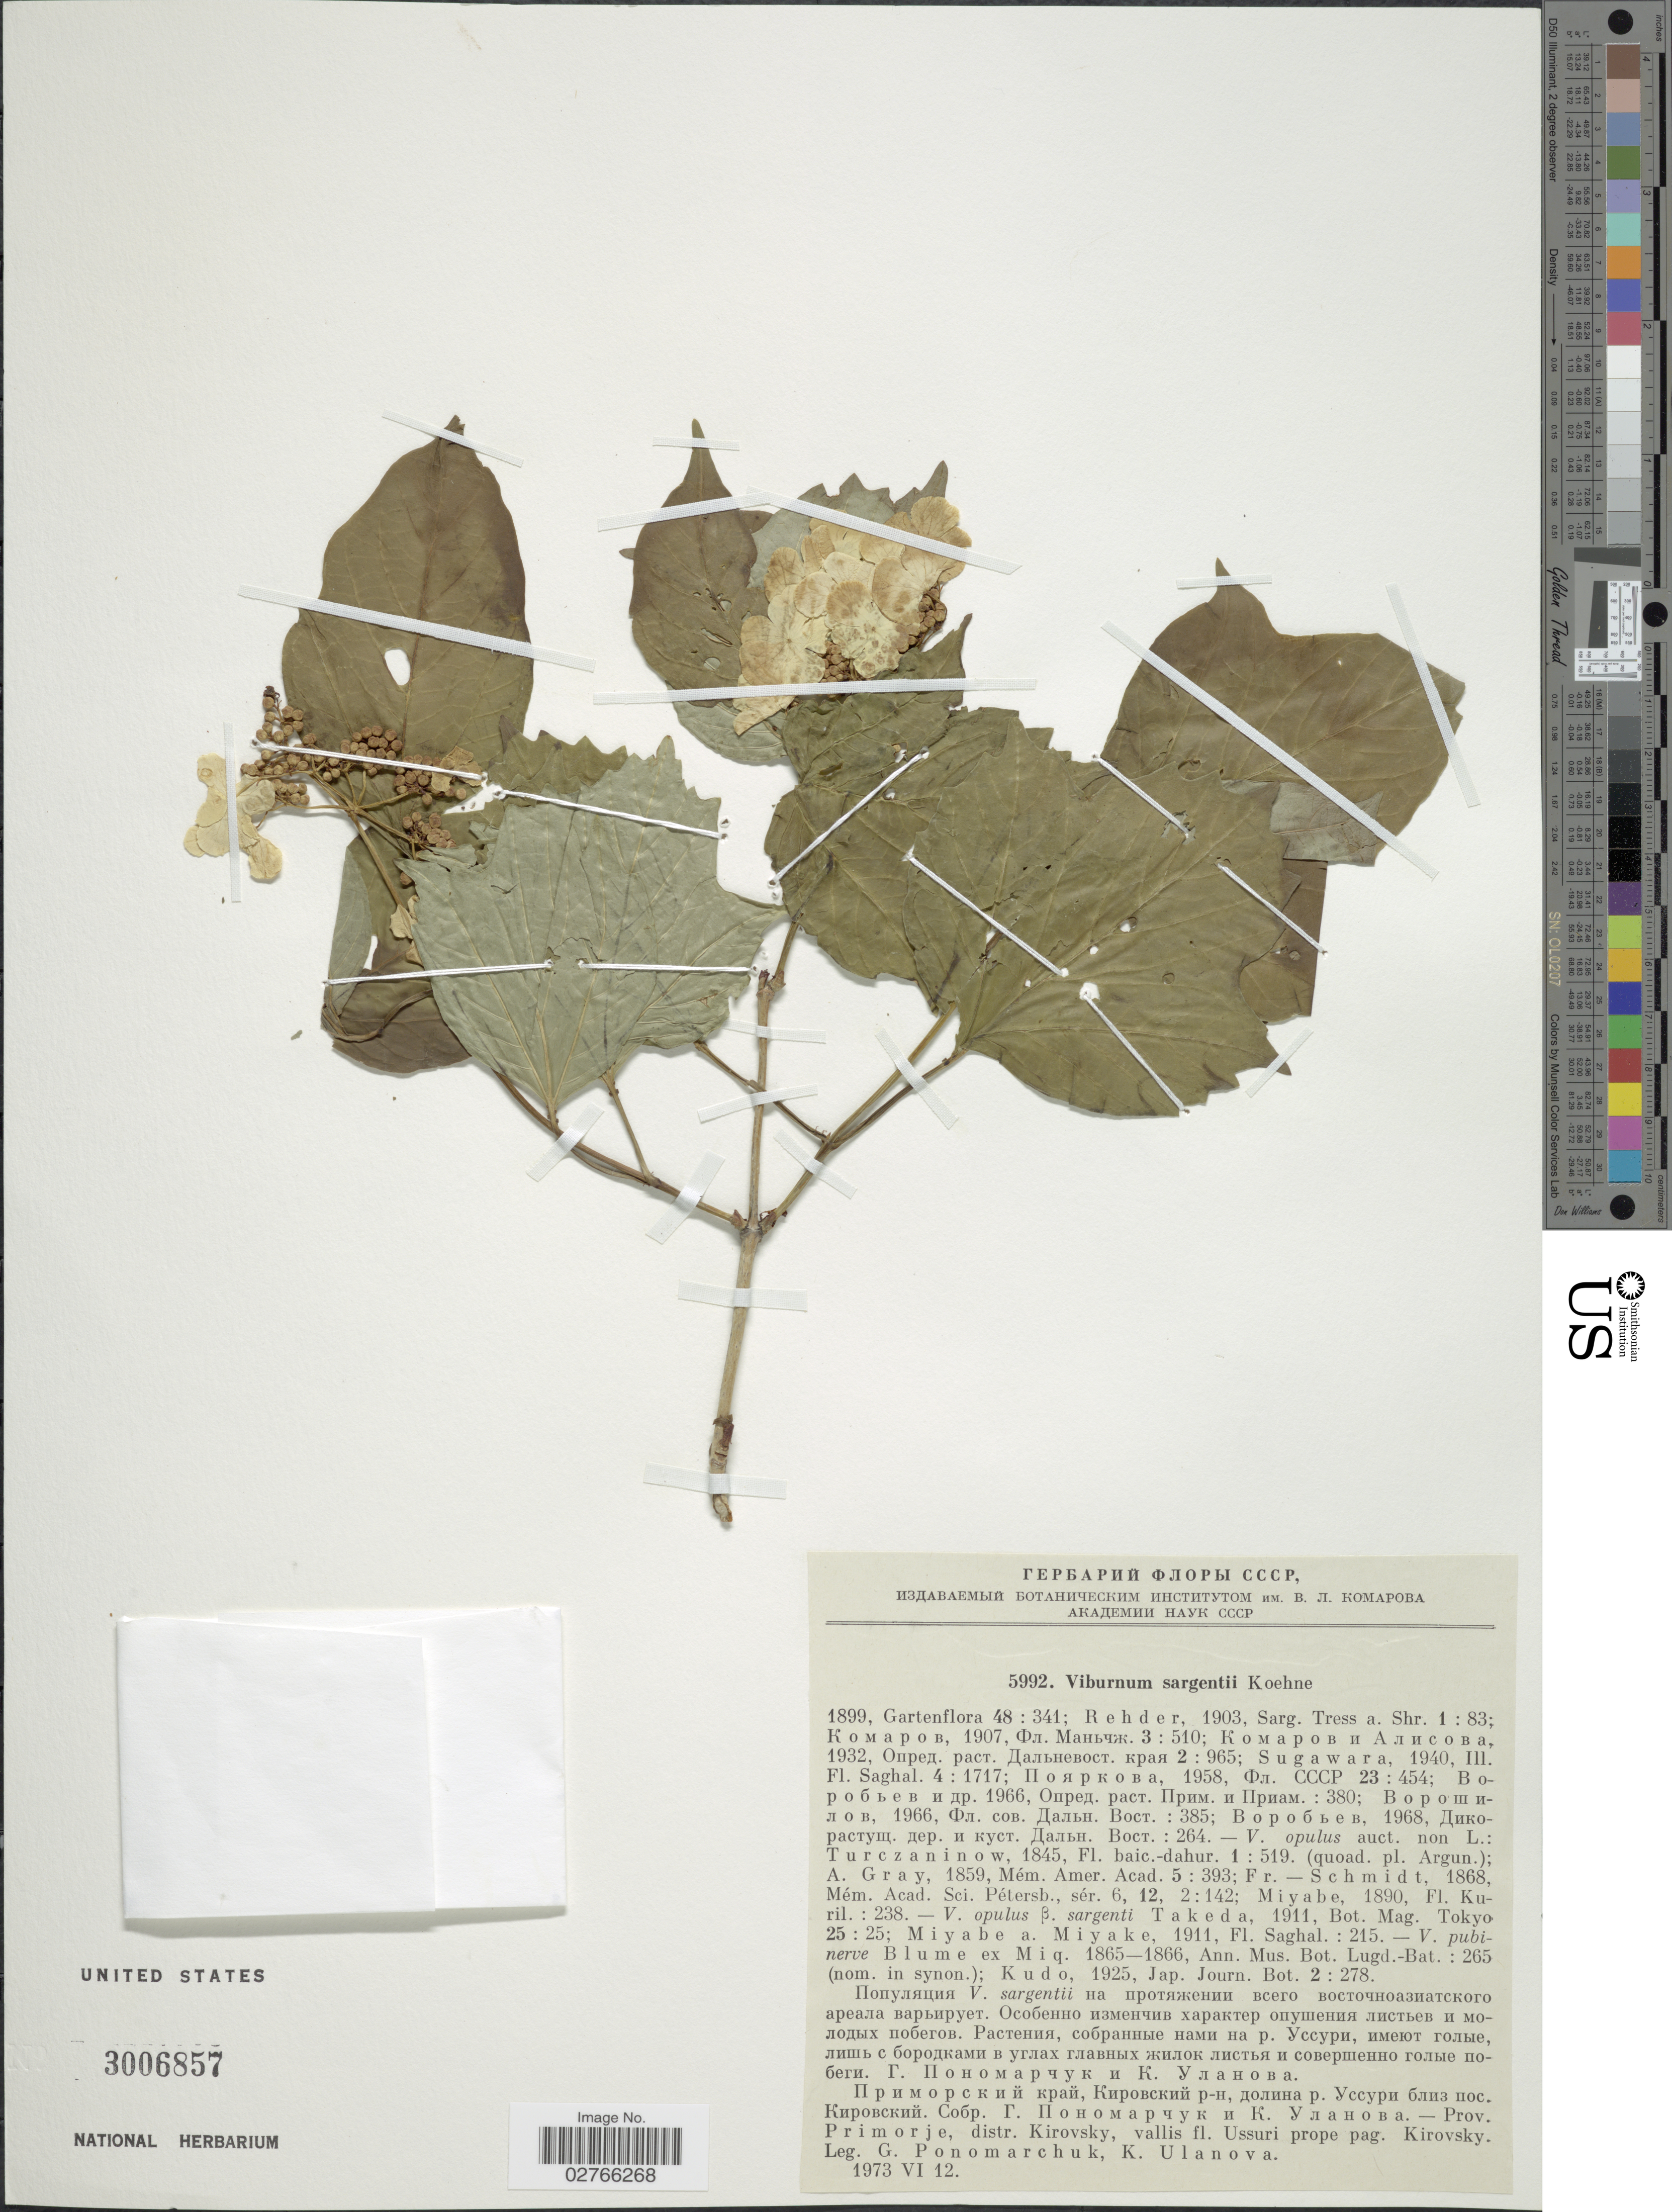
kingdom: Plantae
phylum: Tracheophyta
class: Magnoliopsida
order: Dipsacales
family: Viburnaceae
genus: Viburnum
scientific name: Viburnum opulus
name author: L.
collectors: G. I. Ponomarchuk & K. Ulanova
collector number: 5992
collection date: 1973-06-12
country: Russian Federation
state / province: Primorsky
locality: Prov. Primorje, distr. Kirovsky, vallis fl. Ussuri prope pag. Kirovsky.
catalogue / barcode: US 3006857